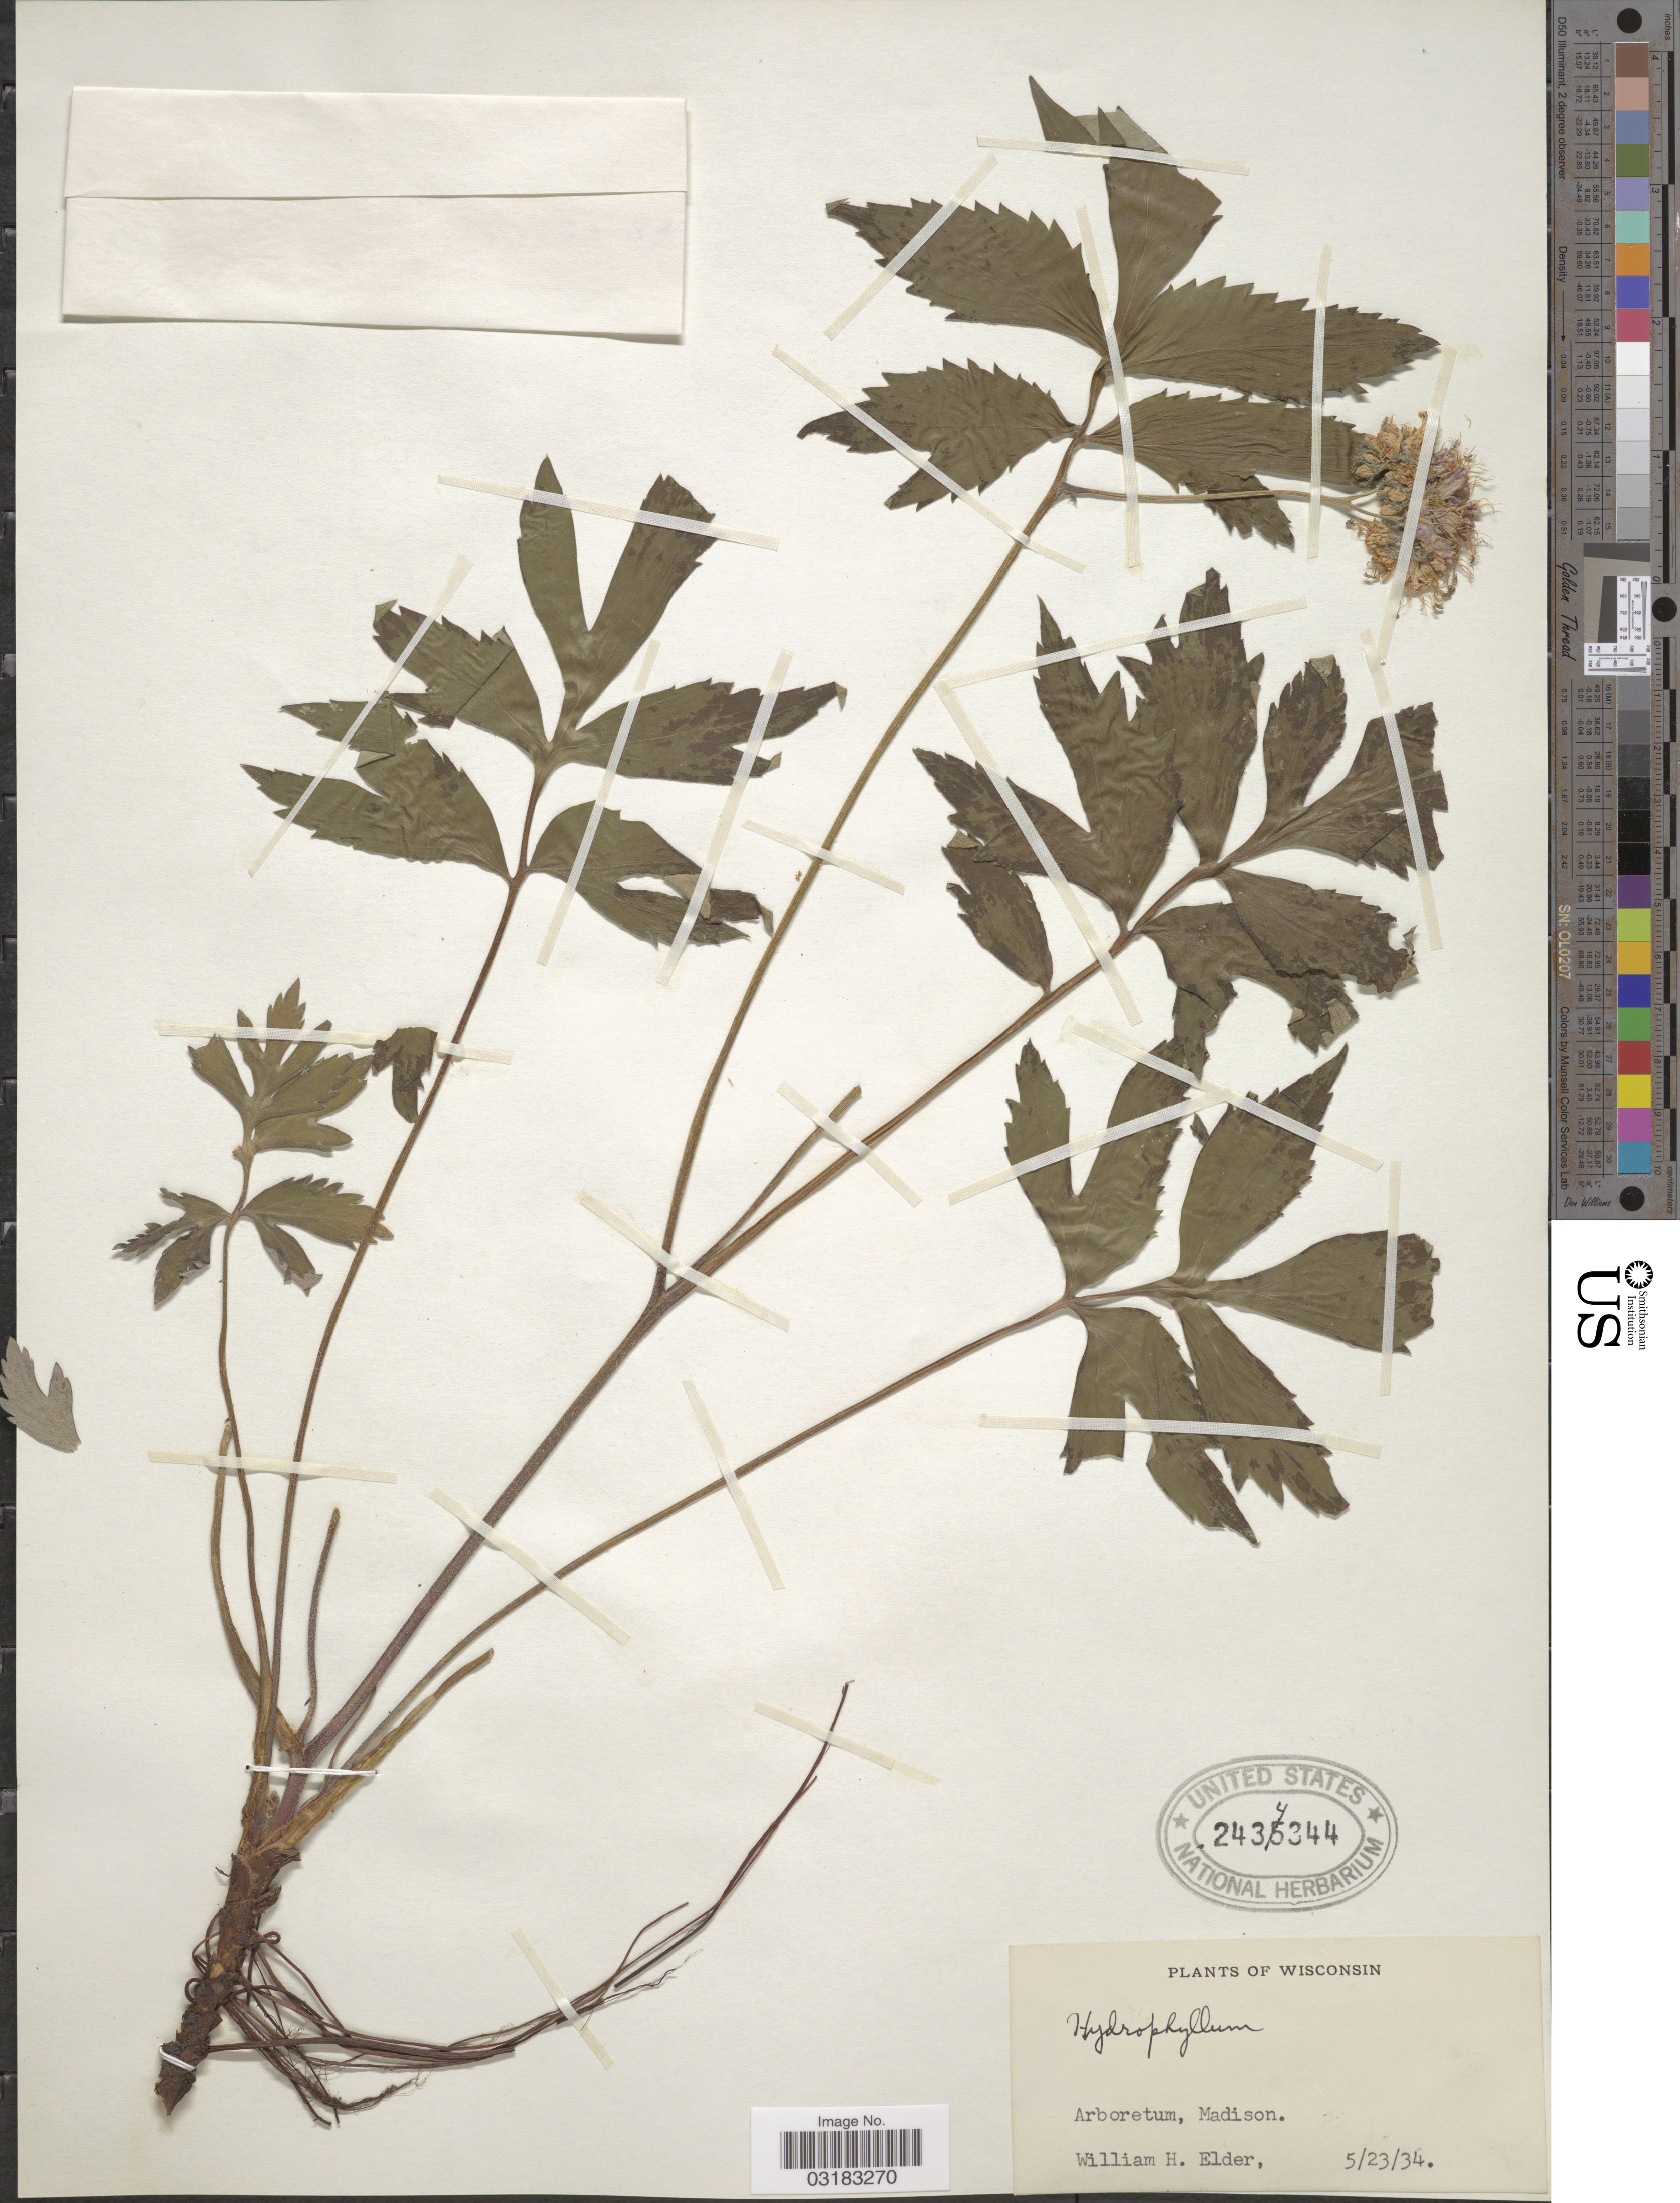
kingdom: Plantae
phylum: Tracheophyta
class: Magnoliopsida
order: Boraginales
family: Hydrophyllaceae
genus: Hydrophyllum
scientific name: Hydrophyllum sp.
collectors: W. Elder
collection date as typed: Transcribed d/m/y: 23/5/34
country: United States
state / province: Wisconsin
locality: Arboretum, Madison.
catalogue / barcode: US 2434344